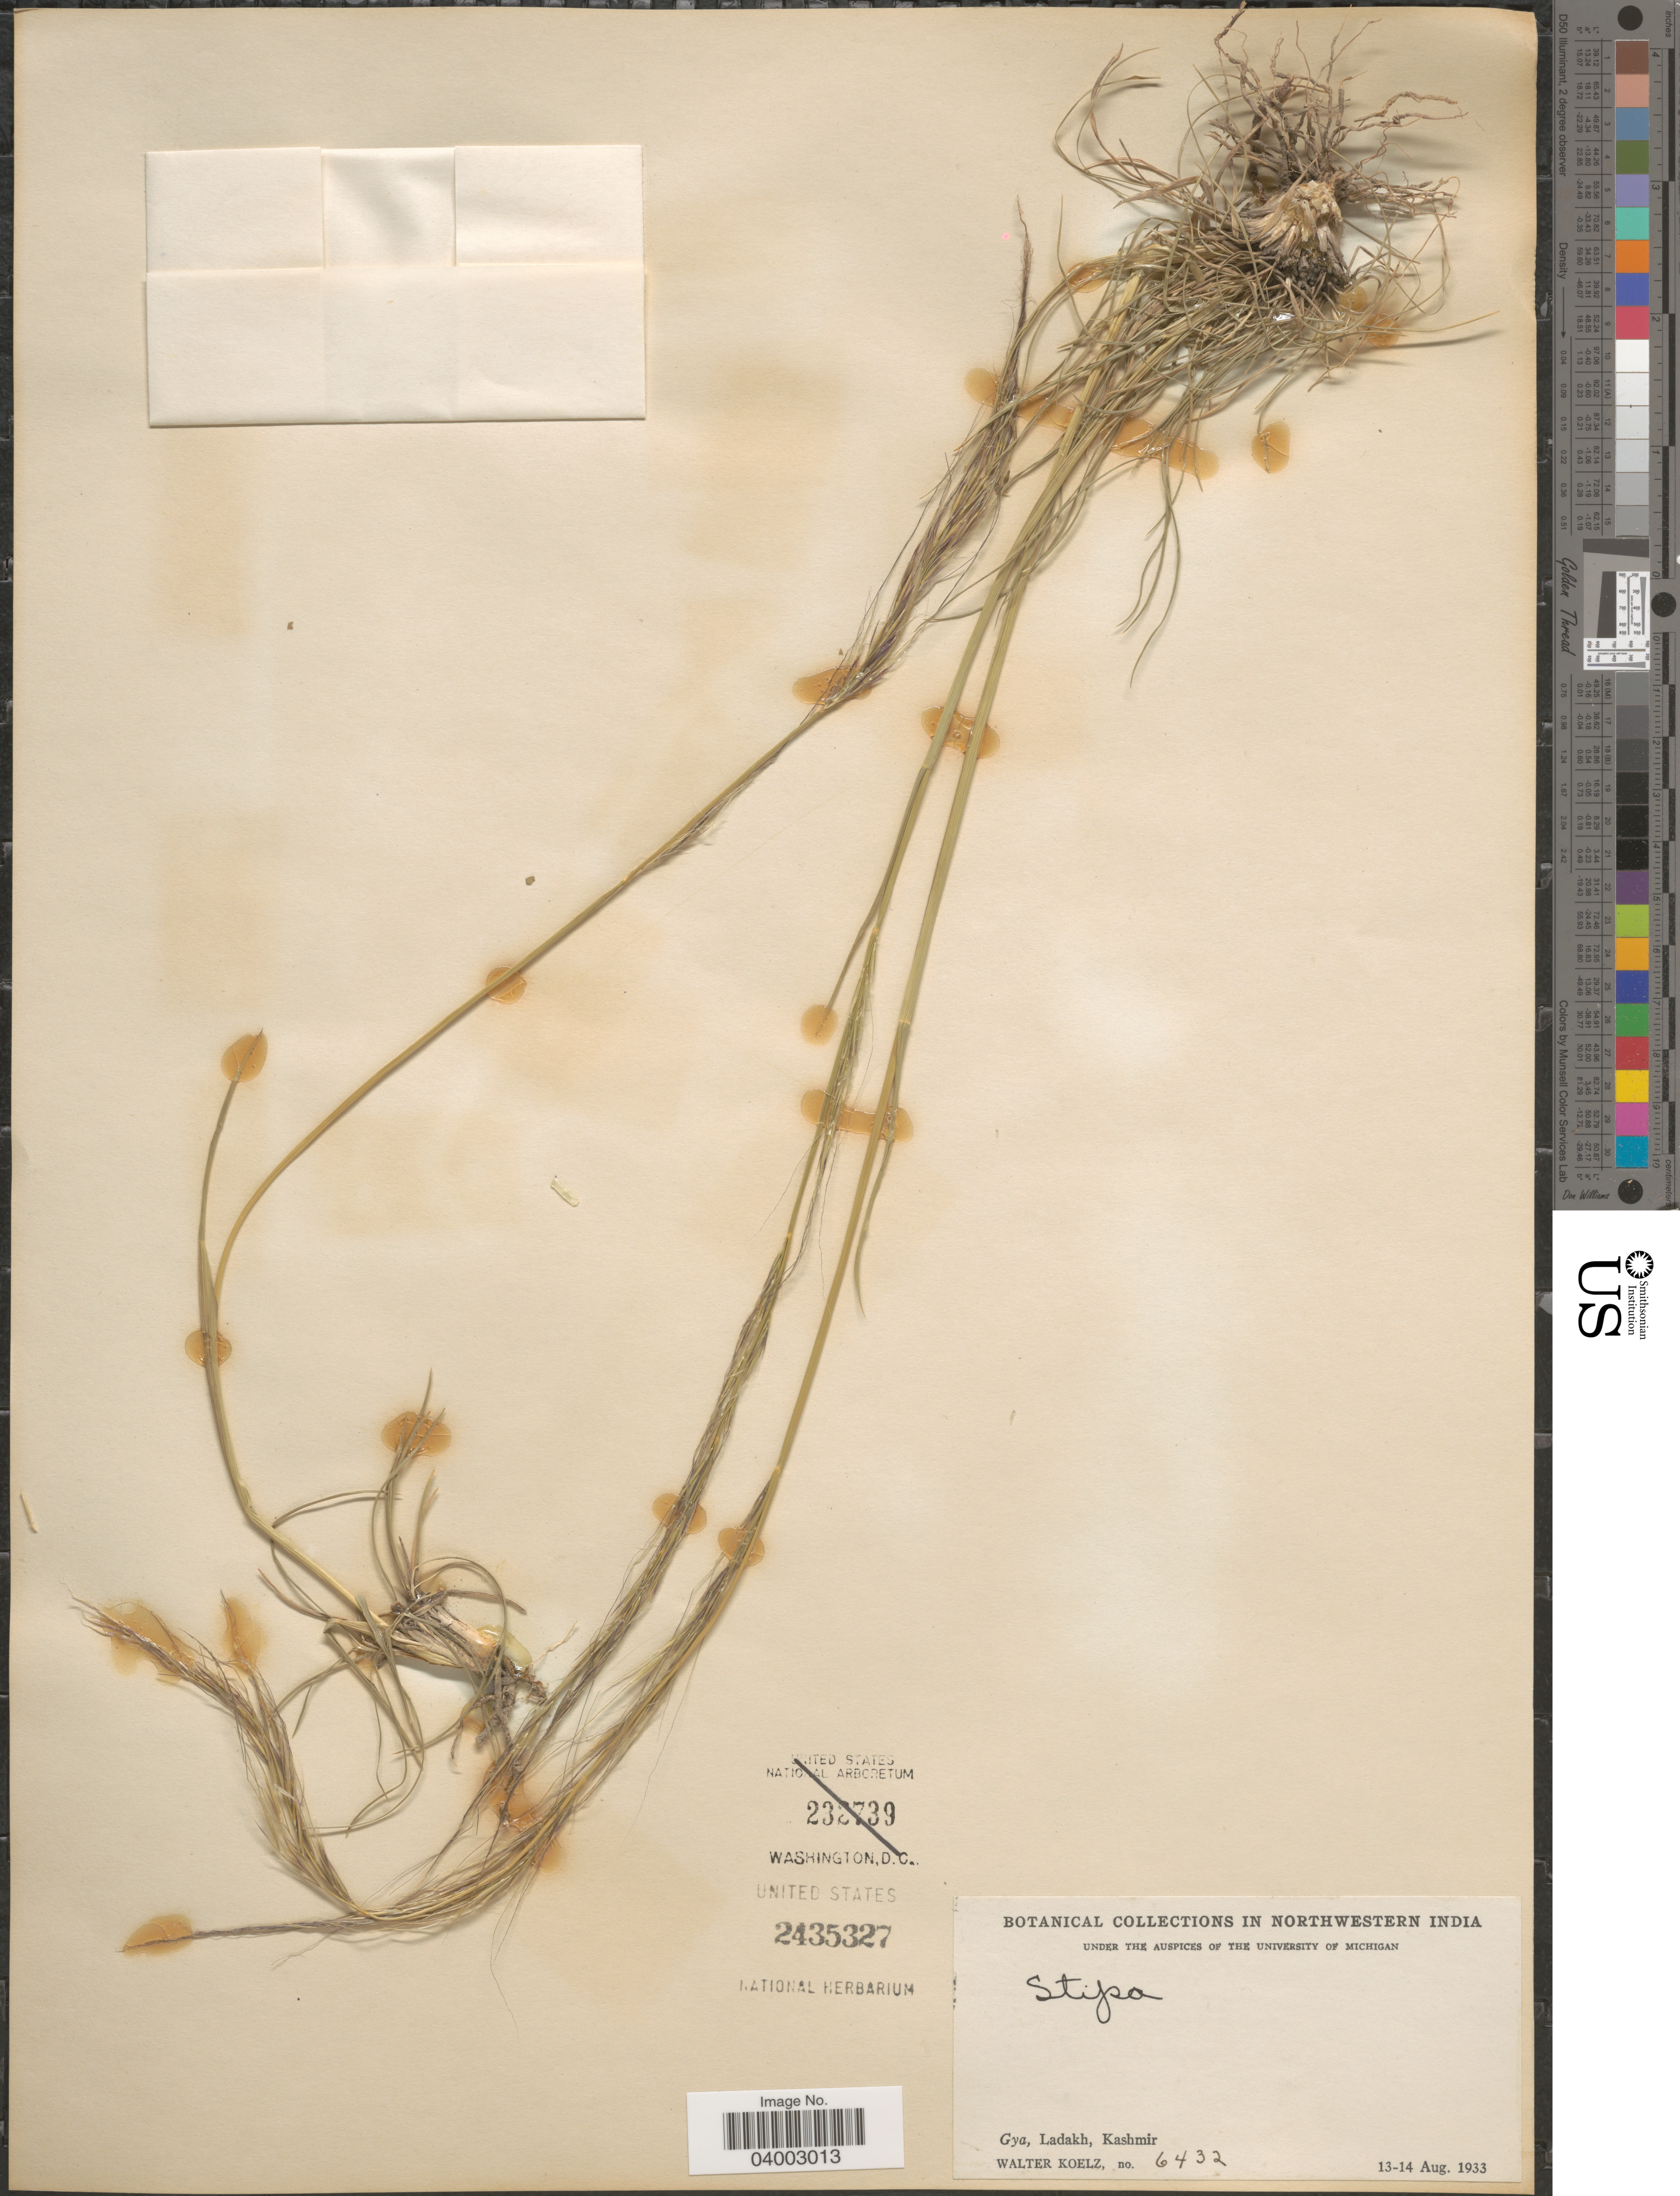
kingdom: Plantae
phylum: Tracheophyta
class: Liliopsida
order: Poales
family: Poaceae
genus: Stipa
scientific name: Stipa sp.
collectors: W. N. Koelz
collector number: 6432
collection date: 1933-08-13/1933-08-14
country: India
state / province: Jammu and Kashmir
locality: In Northwestern India. Gya, Ladakh, Kashmir.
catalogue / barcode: US 2435327